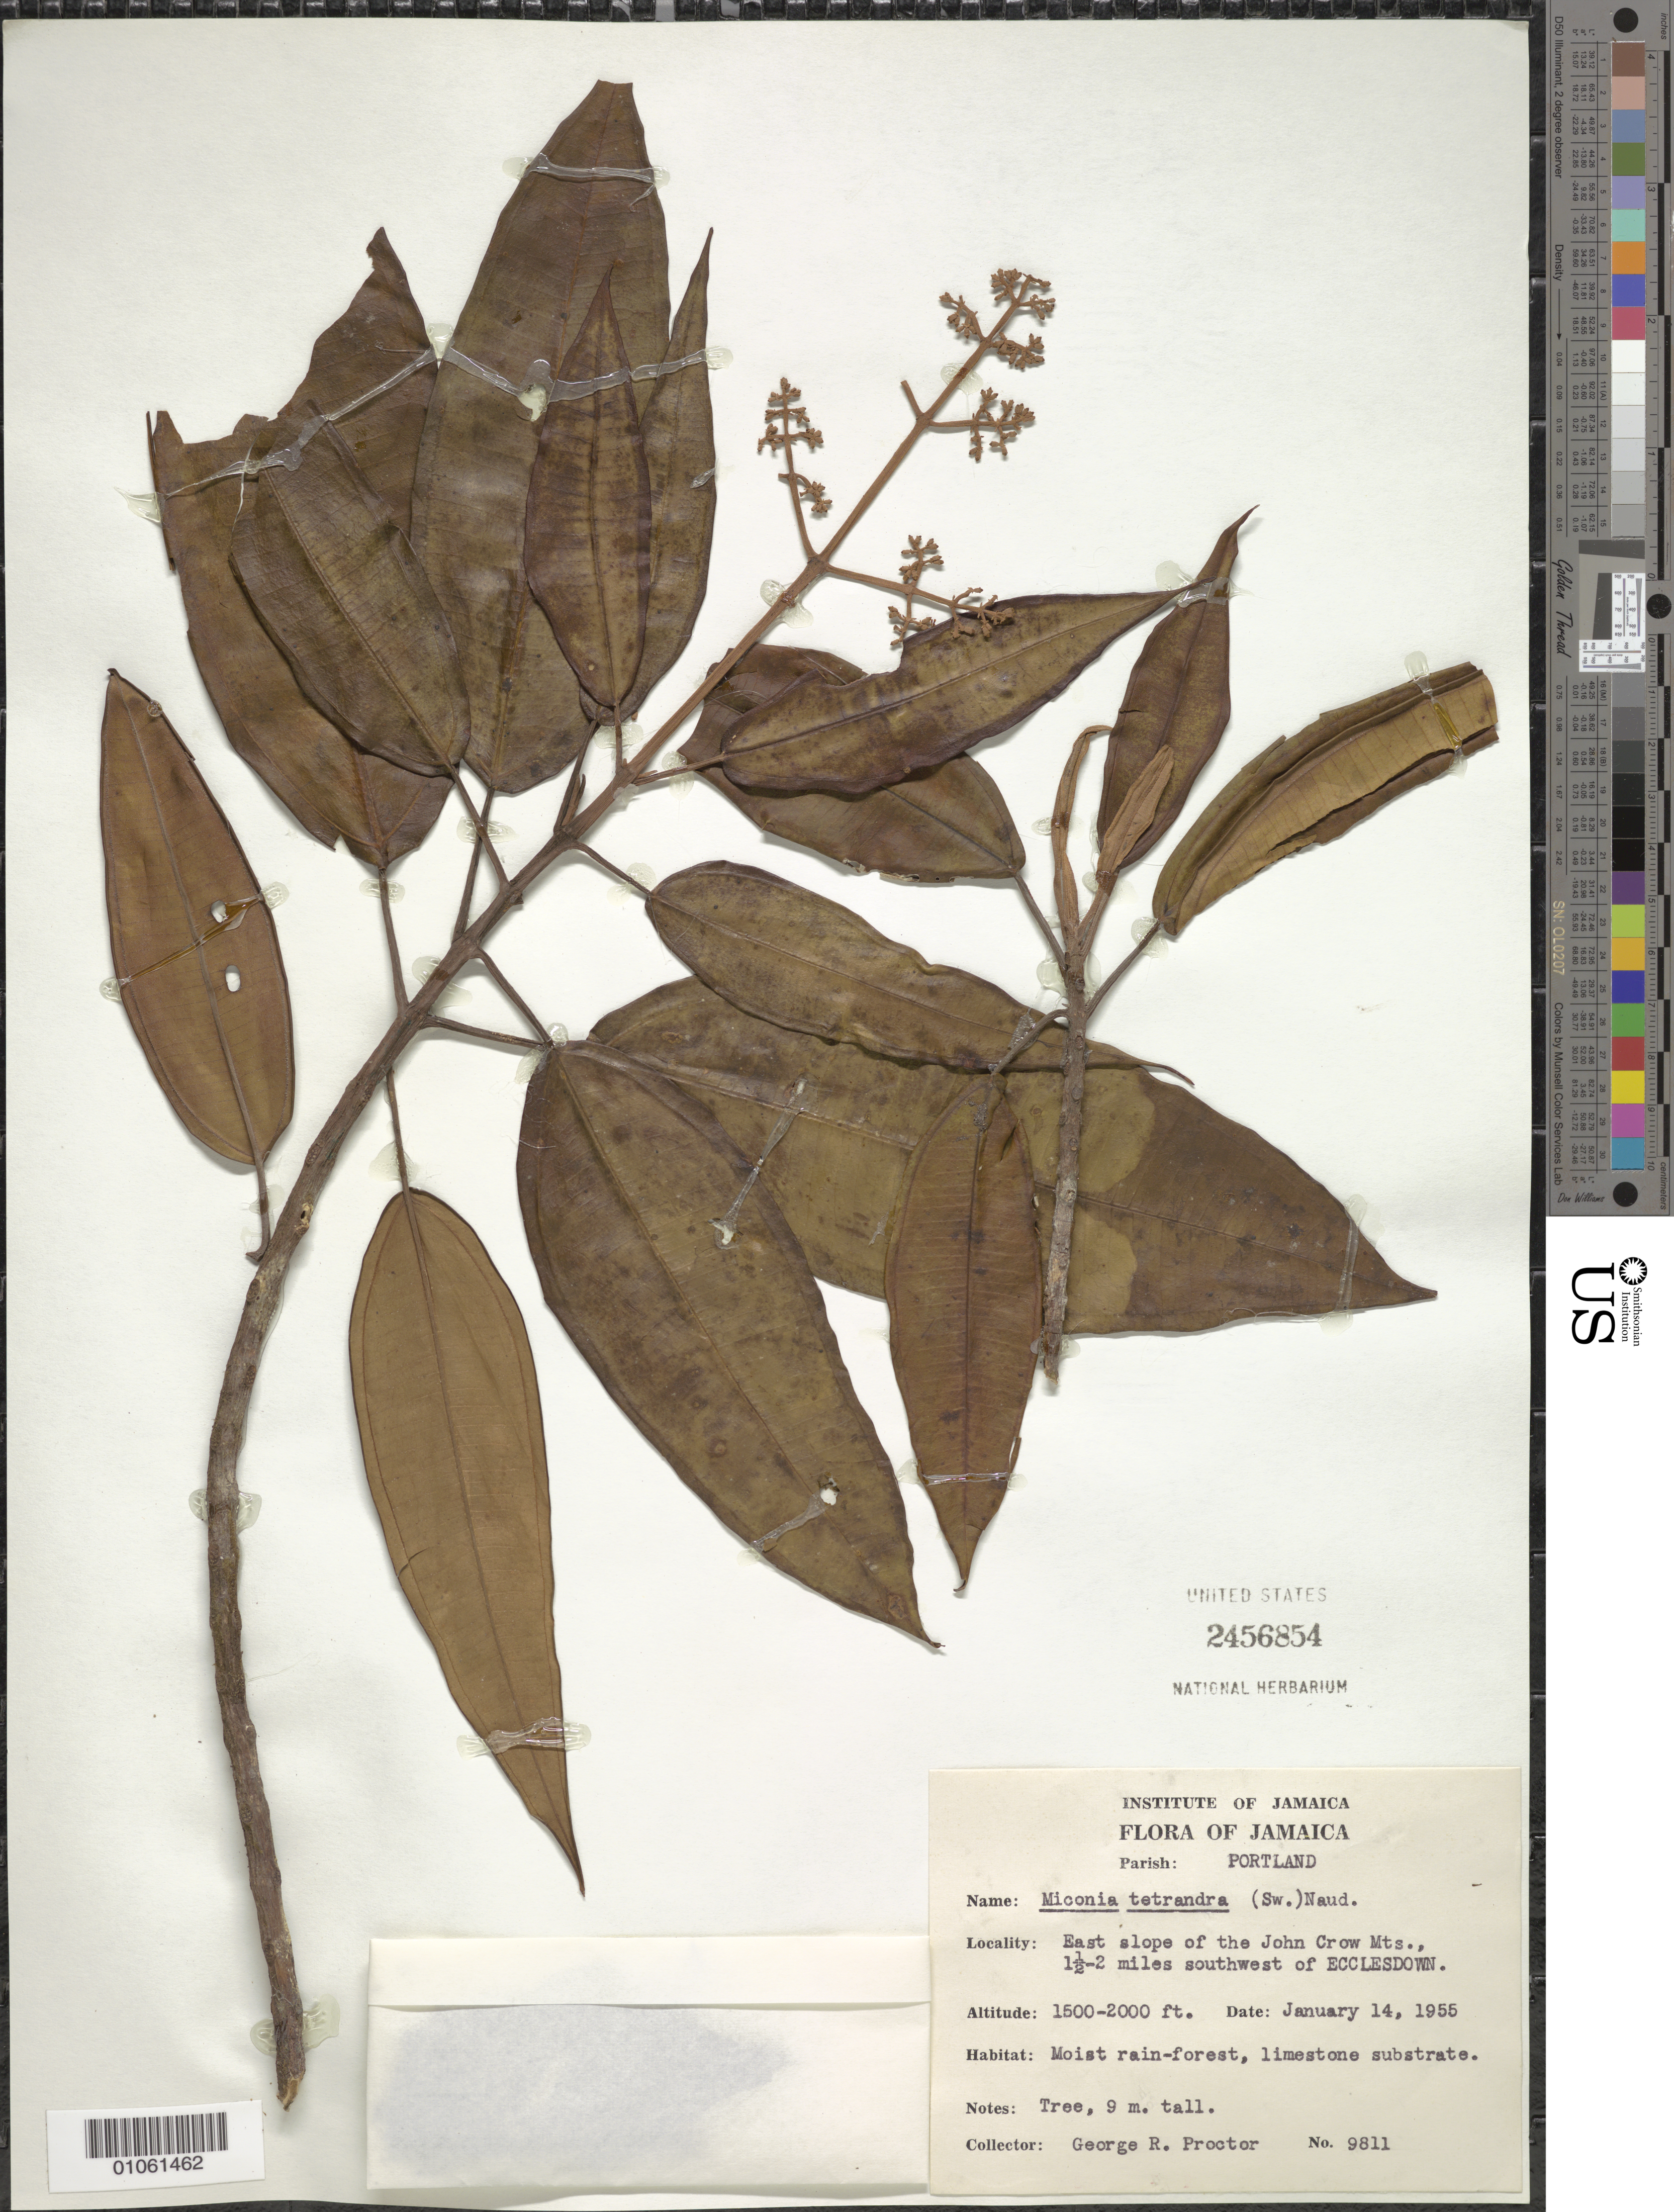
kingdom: Plantae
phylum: Tracheophyta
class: Magnoliopsida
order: Myrtales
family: Melastomataceae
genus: Miconia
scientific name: Miconia tetrandra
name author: (Sw.) D. Don ex G. Don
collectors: G. R. Proctor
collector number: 9811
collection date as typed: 14 Jan 1955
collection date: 1955-01-14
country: Jamaica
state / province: Portland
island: Jamaica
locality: John Crow Mts, E slope; 1.5-2 miles SW of Ecclesdown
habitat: Moist rainforest, limestone substrate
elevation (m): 457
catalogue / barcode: US 2456854